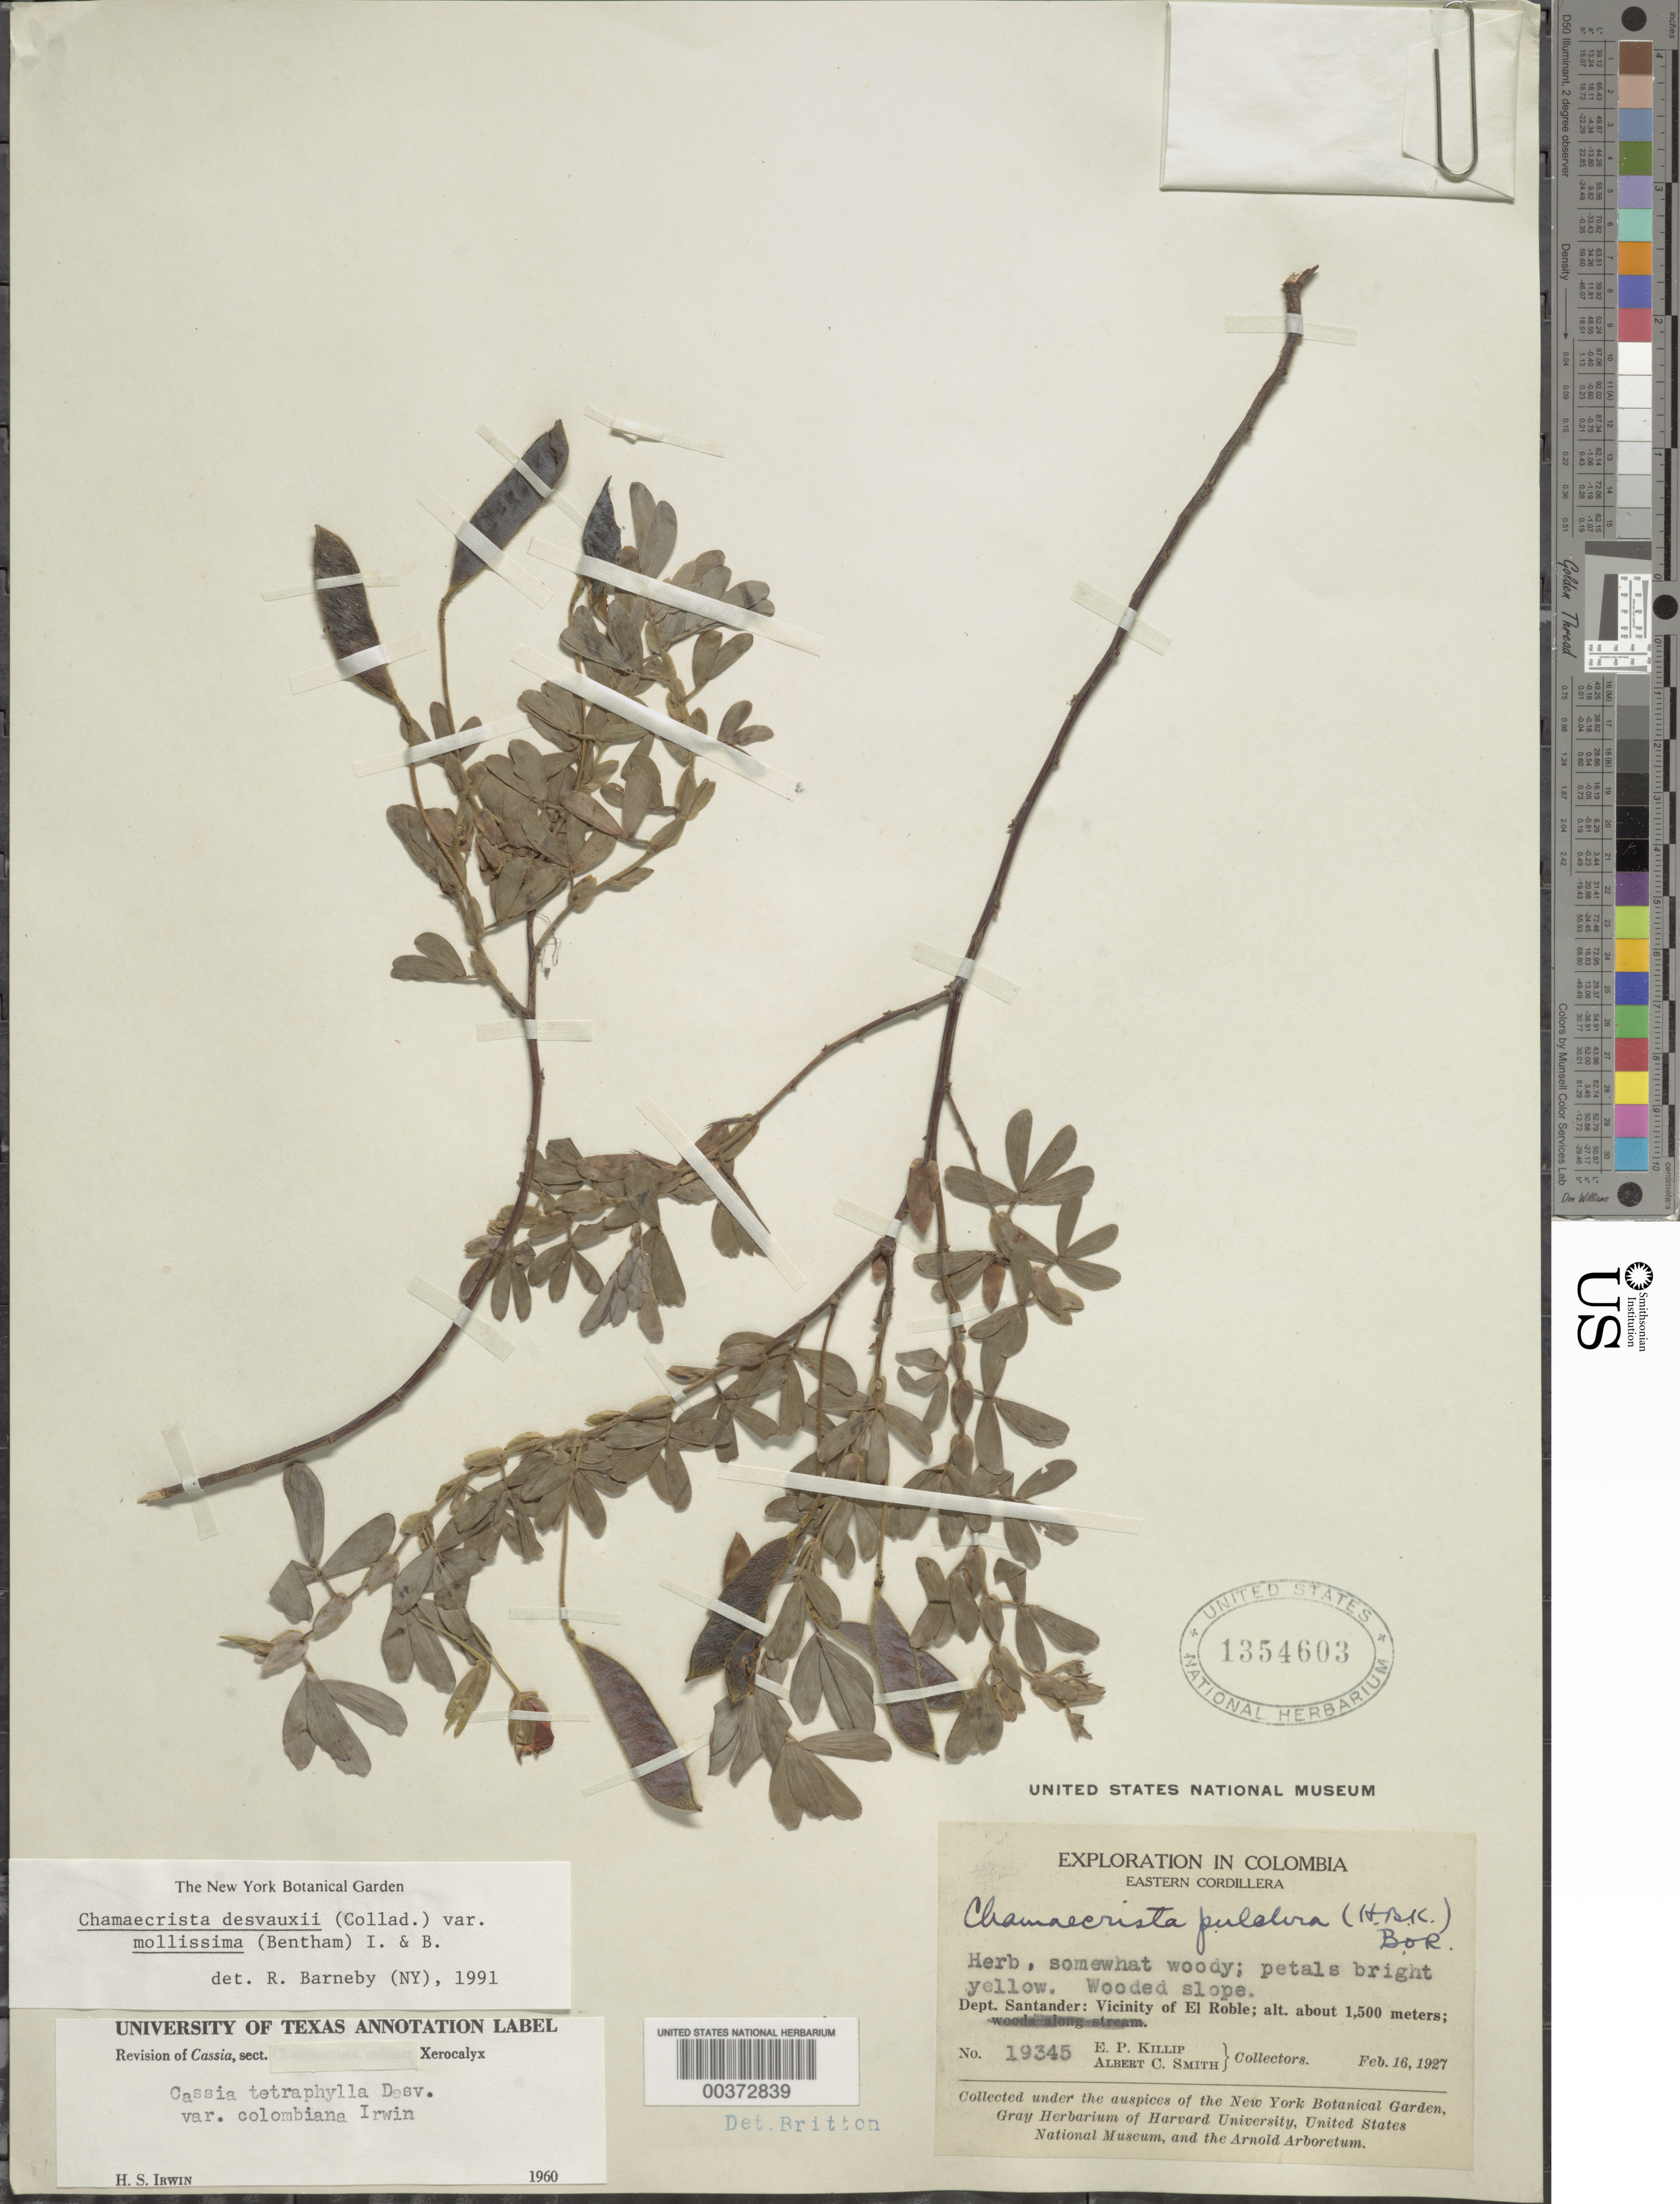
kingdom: Plantae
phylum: Tracheophyta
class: Magnoliopsida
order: Fabales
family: Fabaceae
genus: Chamaecrista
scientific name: Chamaecrista desvauxii var. mollissima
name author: (Benth.) H.S. Irwin & Barneby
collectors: E. P. Killip & A. C. Smith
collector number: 19345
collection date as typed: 16 Feb 1927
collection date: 1927-02-16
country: Colombia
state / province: Santander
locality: Vicinity of el Roble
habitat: Wooded slope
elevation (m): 1500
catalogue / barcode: US 1354603